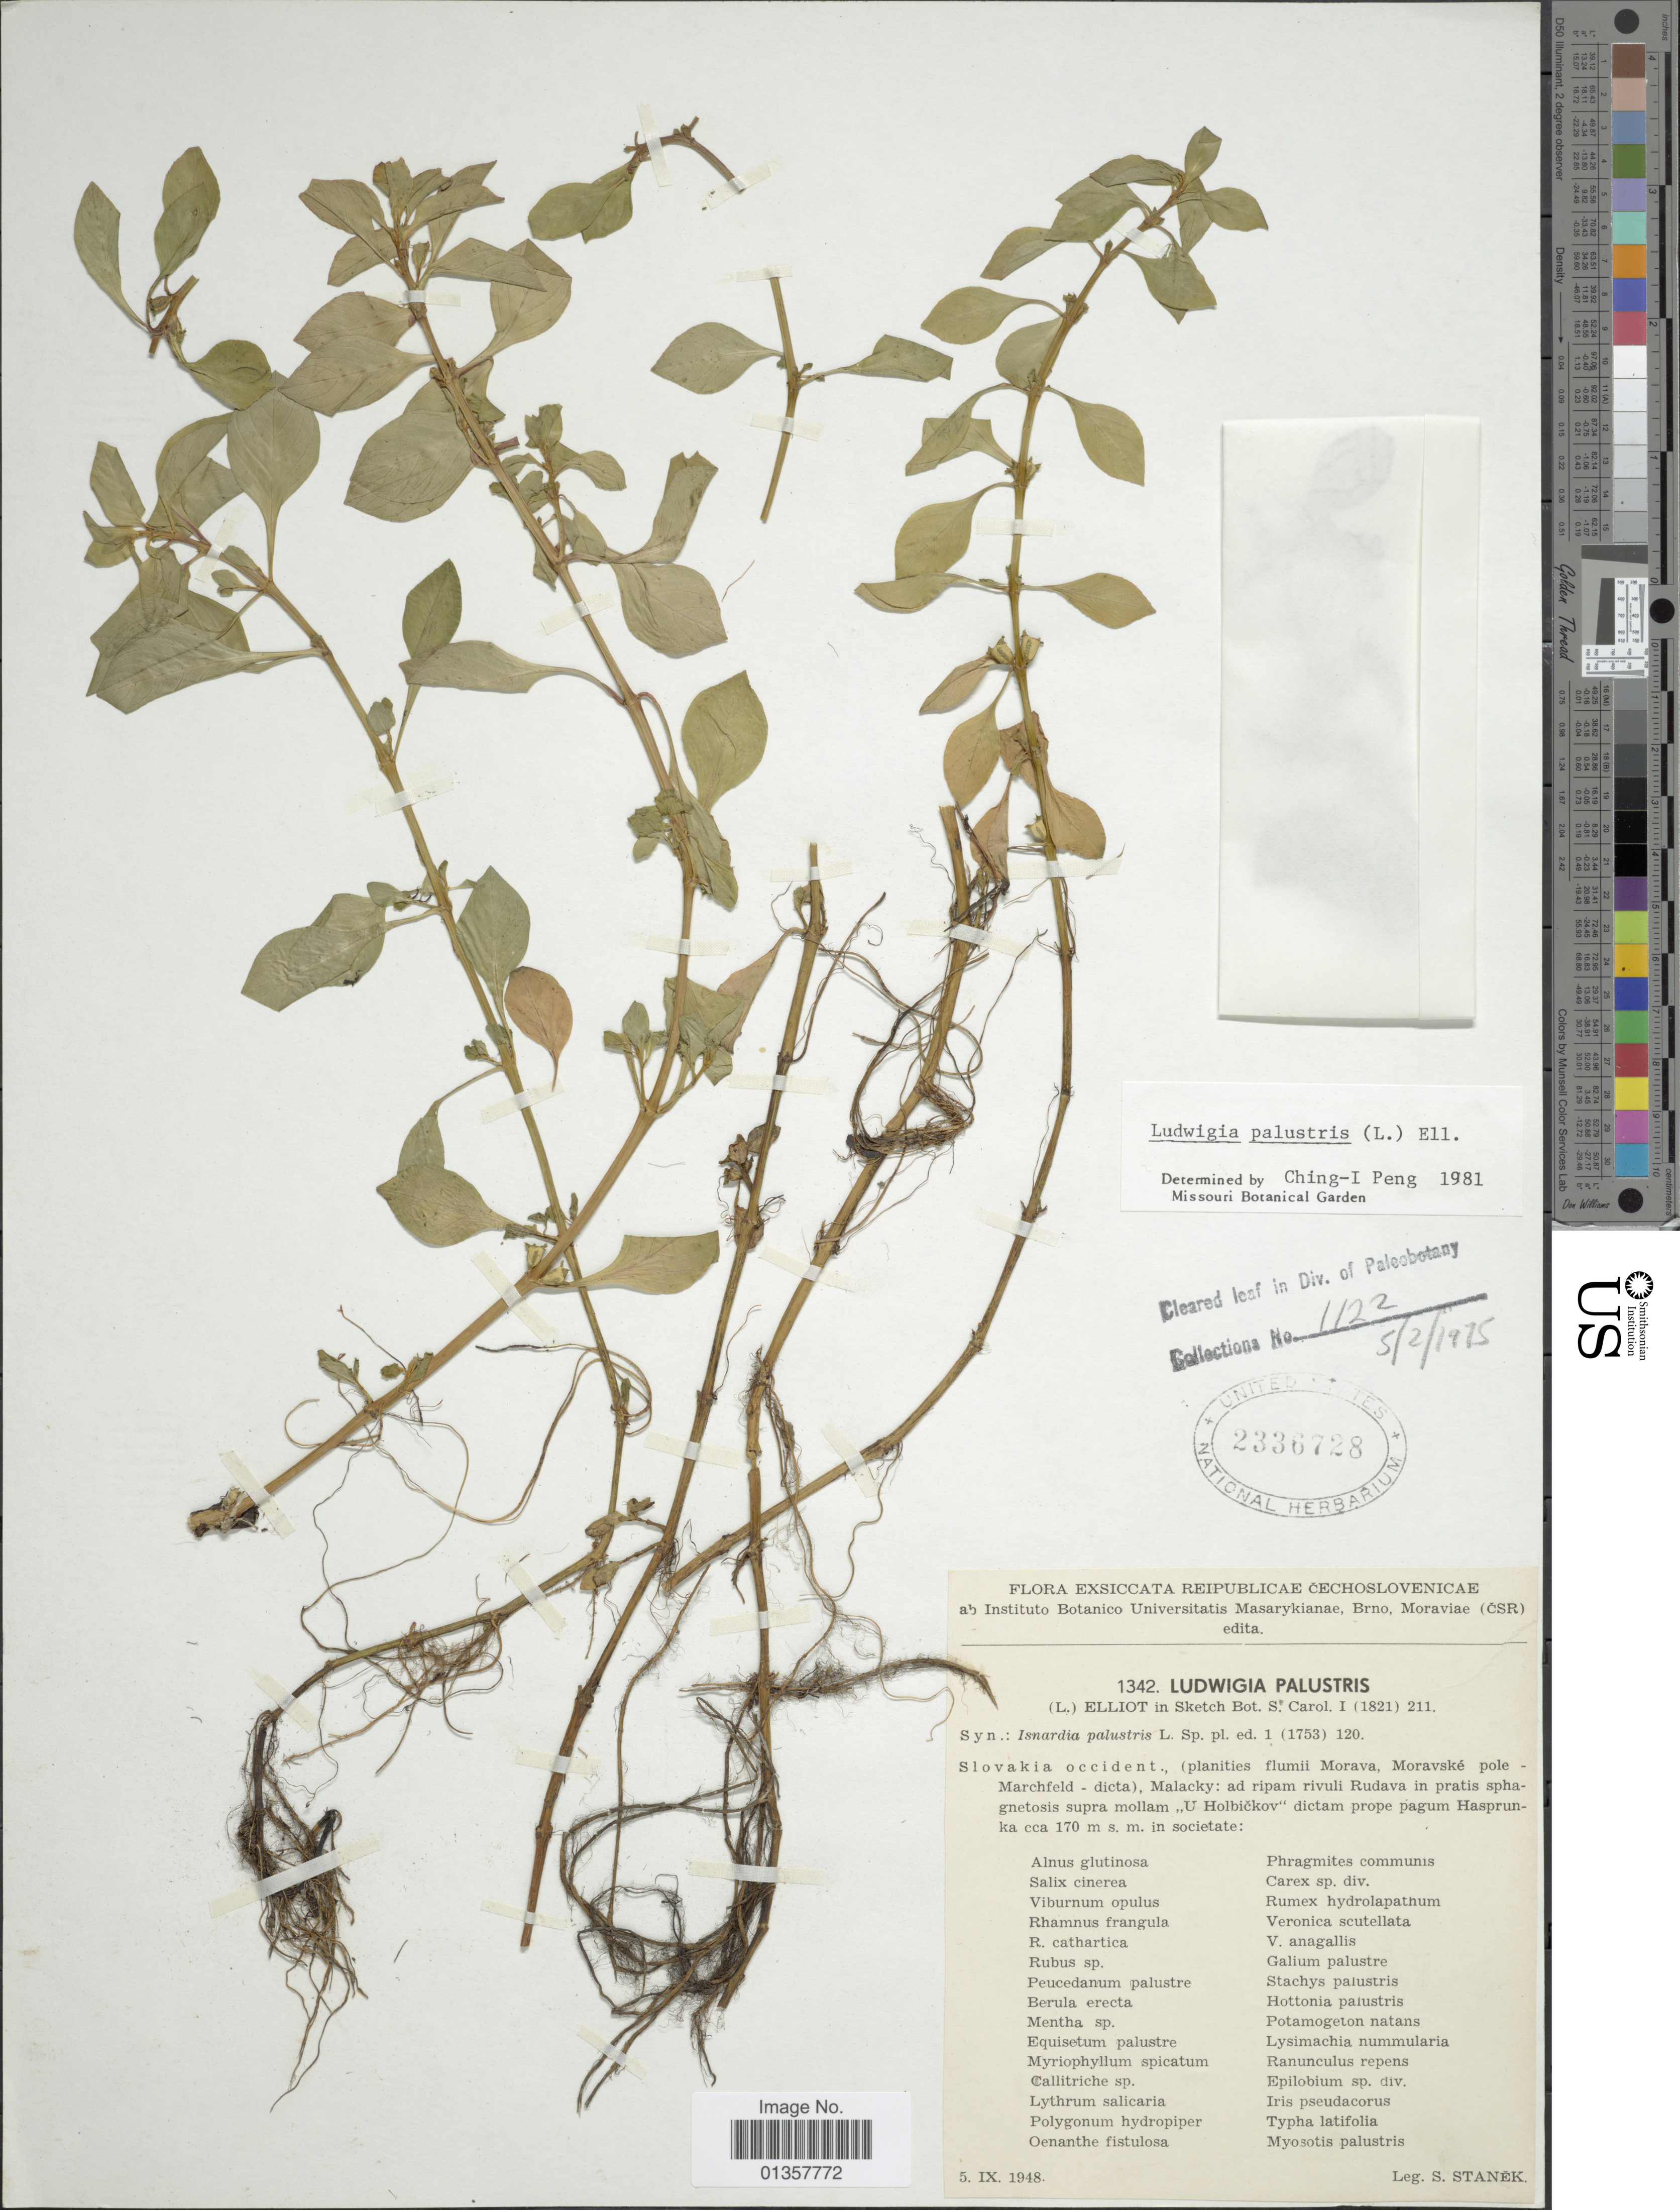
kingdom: Plantae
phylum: Tracheophyta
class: Magnoliopsida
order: Myrtales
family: Onagraceae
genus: Ludwigia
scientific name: Ludwigia palustris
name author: (L.) Elliott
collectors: S. Stanek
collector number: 1342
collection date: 1948-09-05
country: Czechia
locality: Slovakia occident., (planities flumii Morava, Moravské pole Marchefeld - dicta), Malacky [interpreted] [interpreted]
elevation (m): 170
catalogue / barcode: US 2336728